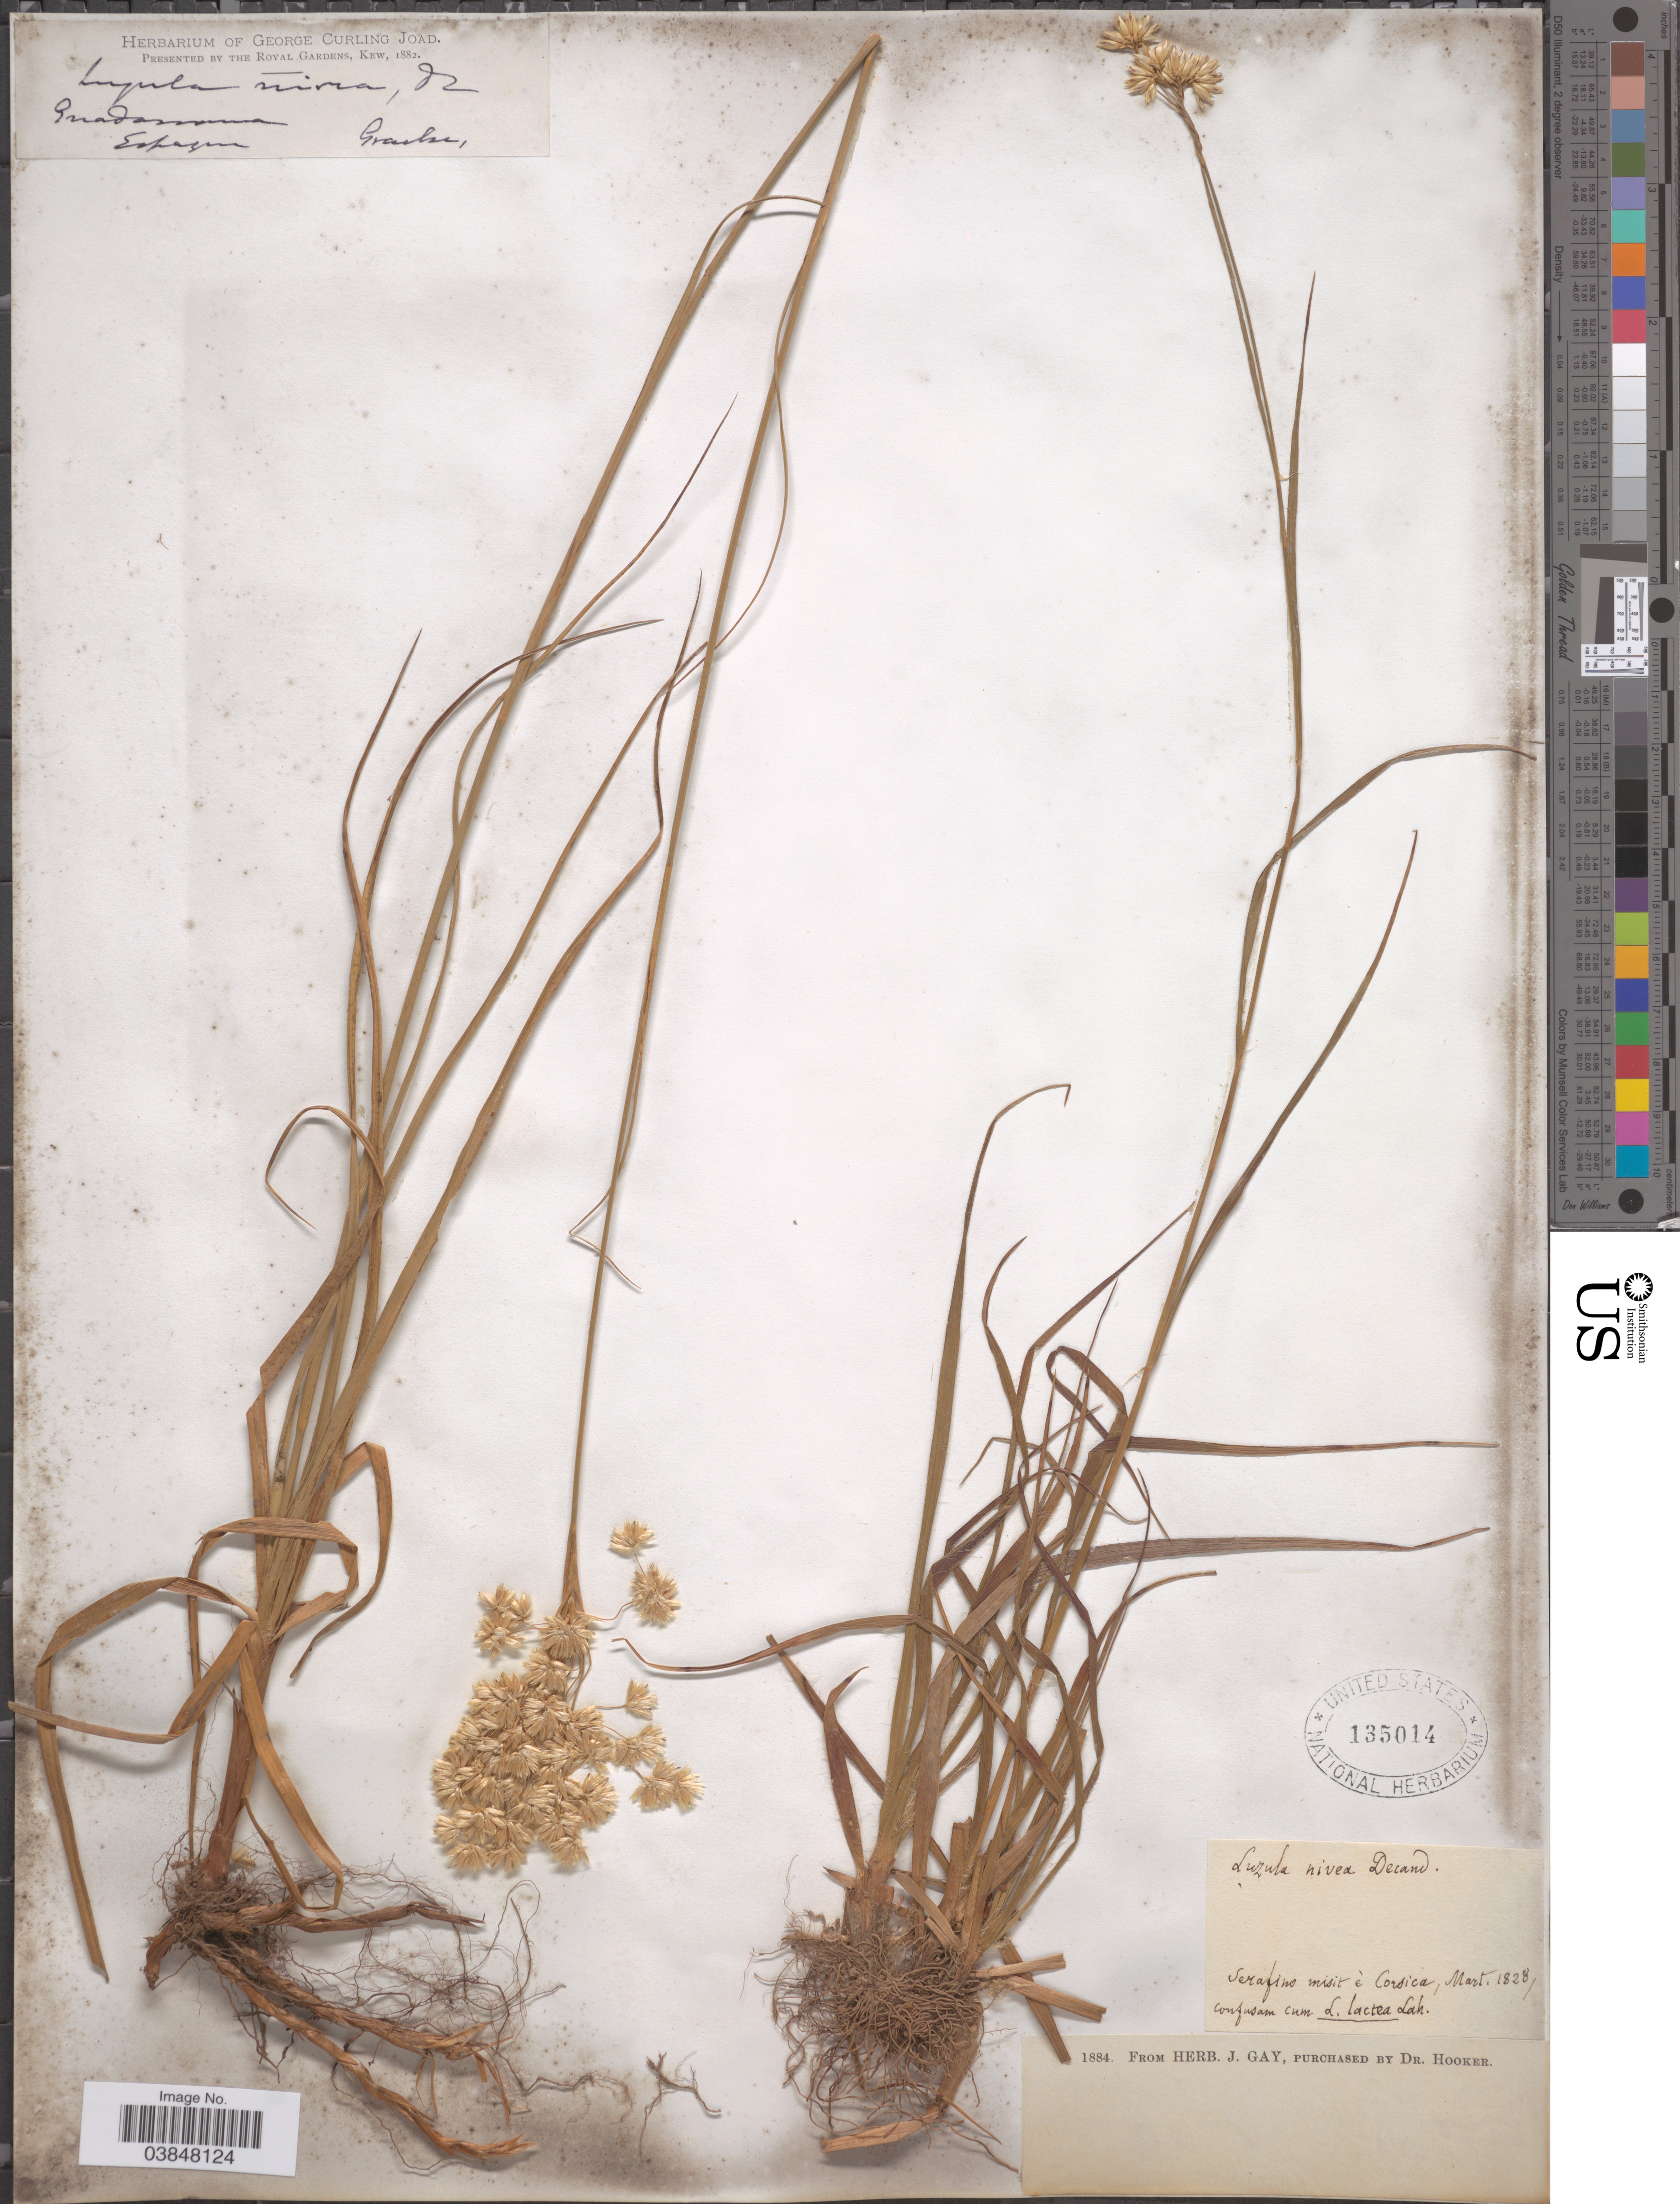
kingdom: Plantae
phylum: Tracheophyta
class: Liliopsida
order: Poales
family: Juncaceae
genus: Luzula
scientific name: Luzula nivea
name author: (L.) DC.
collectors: ex herb. J. Gay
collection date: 1828-03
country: France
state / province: Corsica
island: Corse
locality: Serafino misit è Corsica.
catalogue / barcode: US 135014